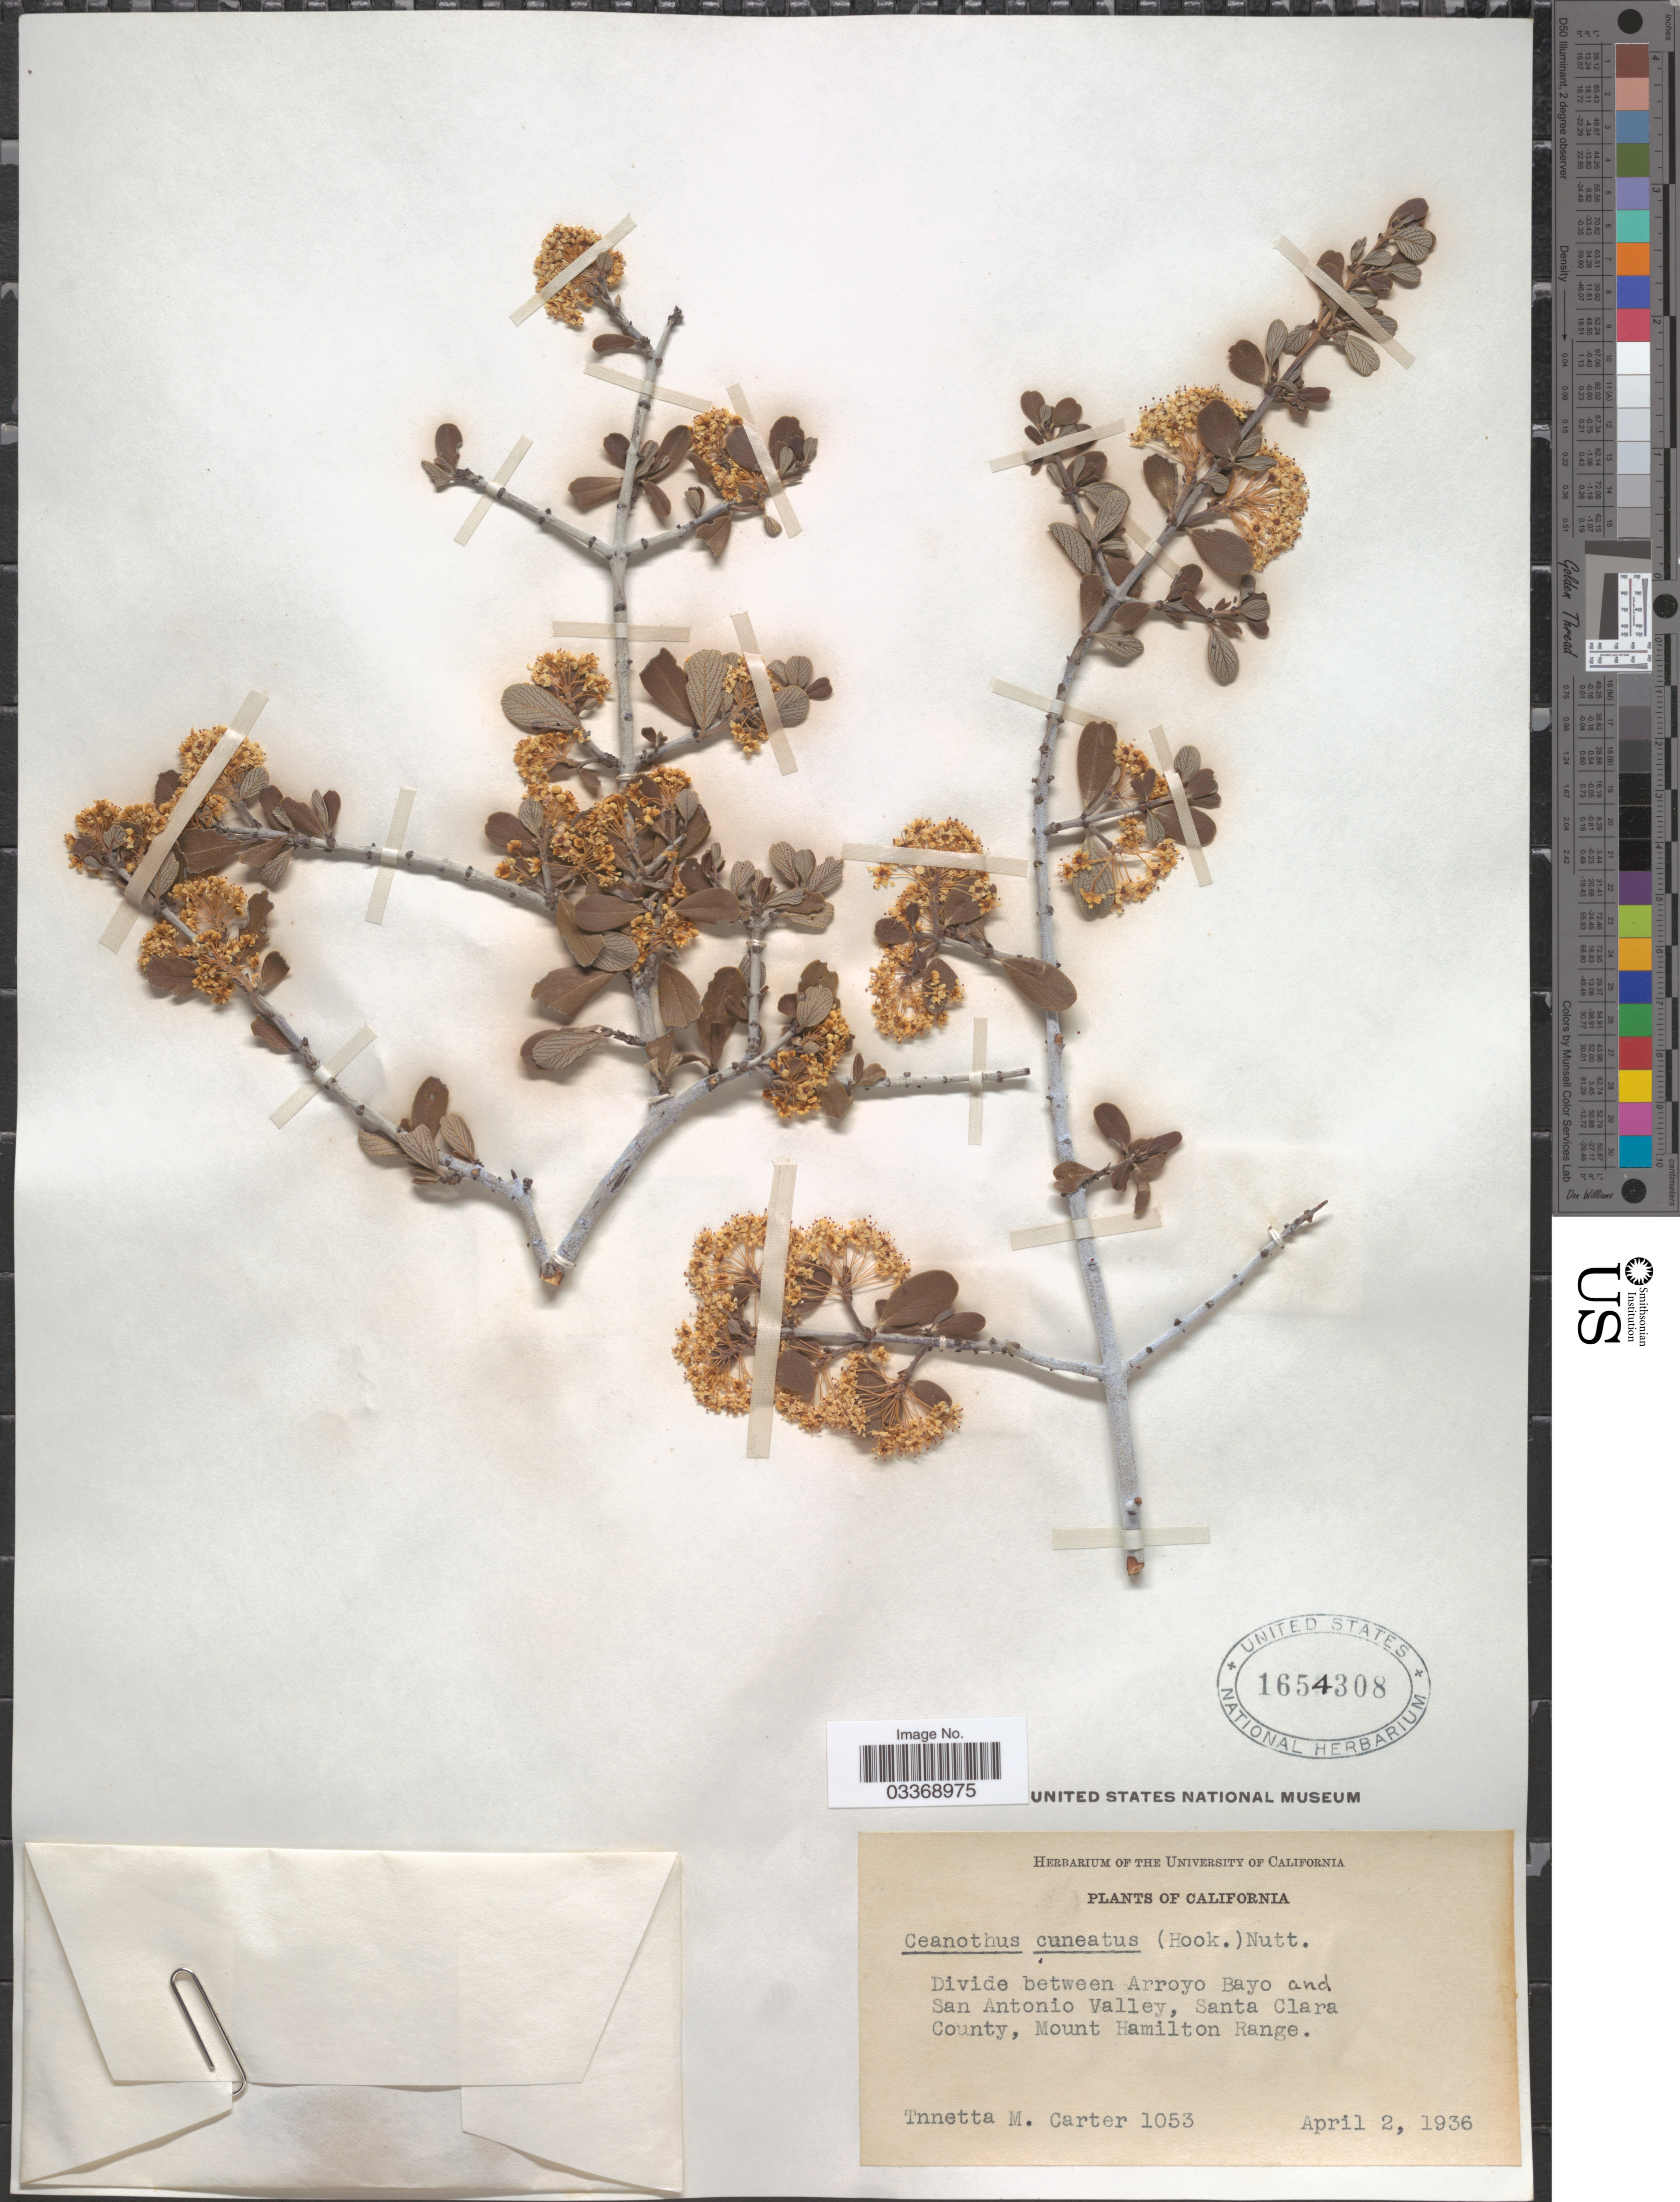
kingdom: Plantae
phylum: Tracheophyta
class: Magnoliopsida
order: Rosales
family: Rhamnaceae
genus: Ceanothus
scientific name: Ceanothus cuneatus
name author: (Hook.) Nutt.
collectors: Annetta Carter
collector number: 1053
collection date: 1936-04-02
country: United States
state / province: California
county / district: Santa Clara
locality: Divide between Arroyo Bayo and San Antonio Valley, Santa Clara County, Mount Hamilton Range.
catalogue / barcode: US 1654308